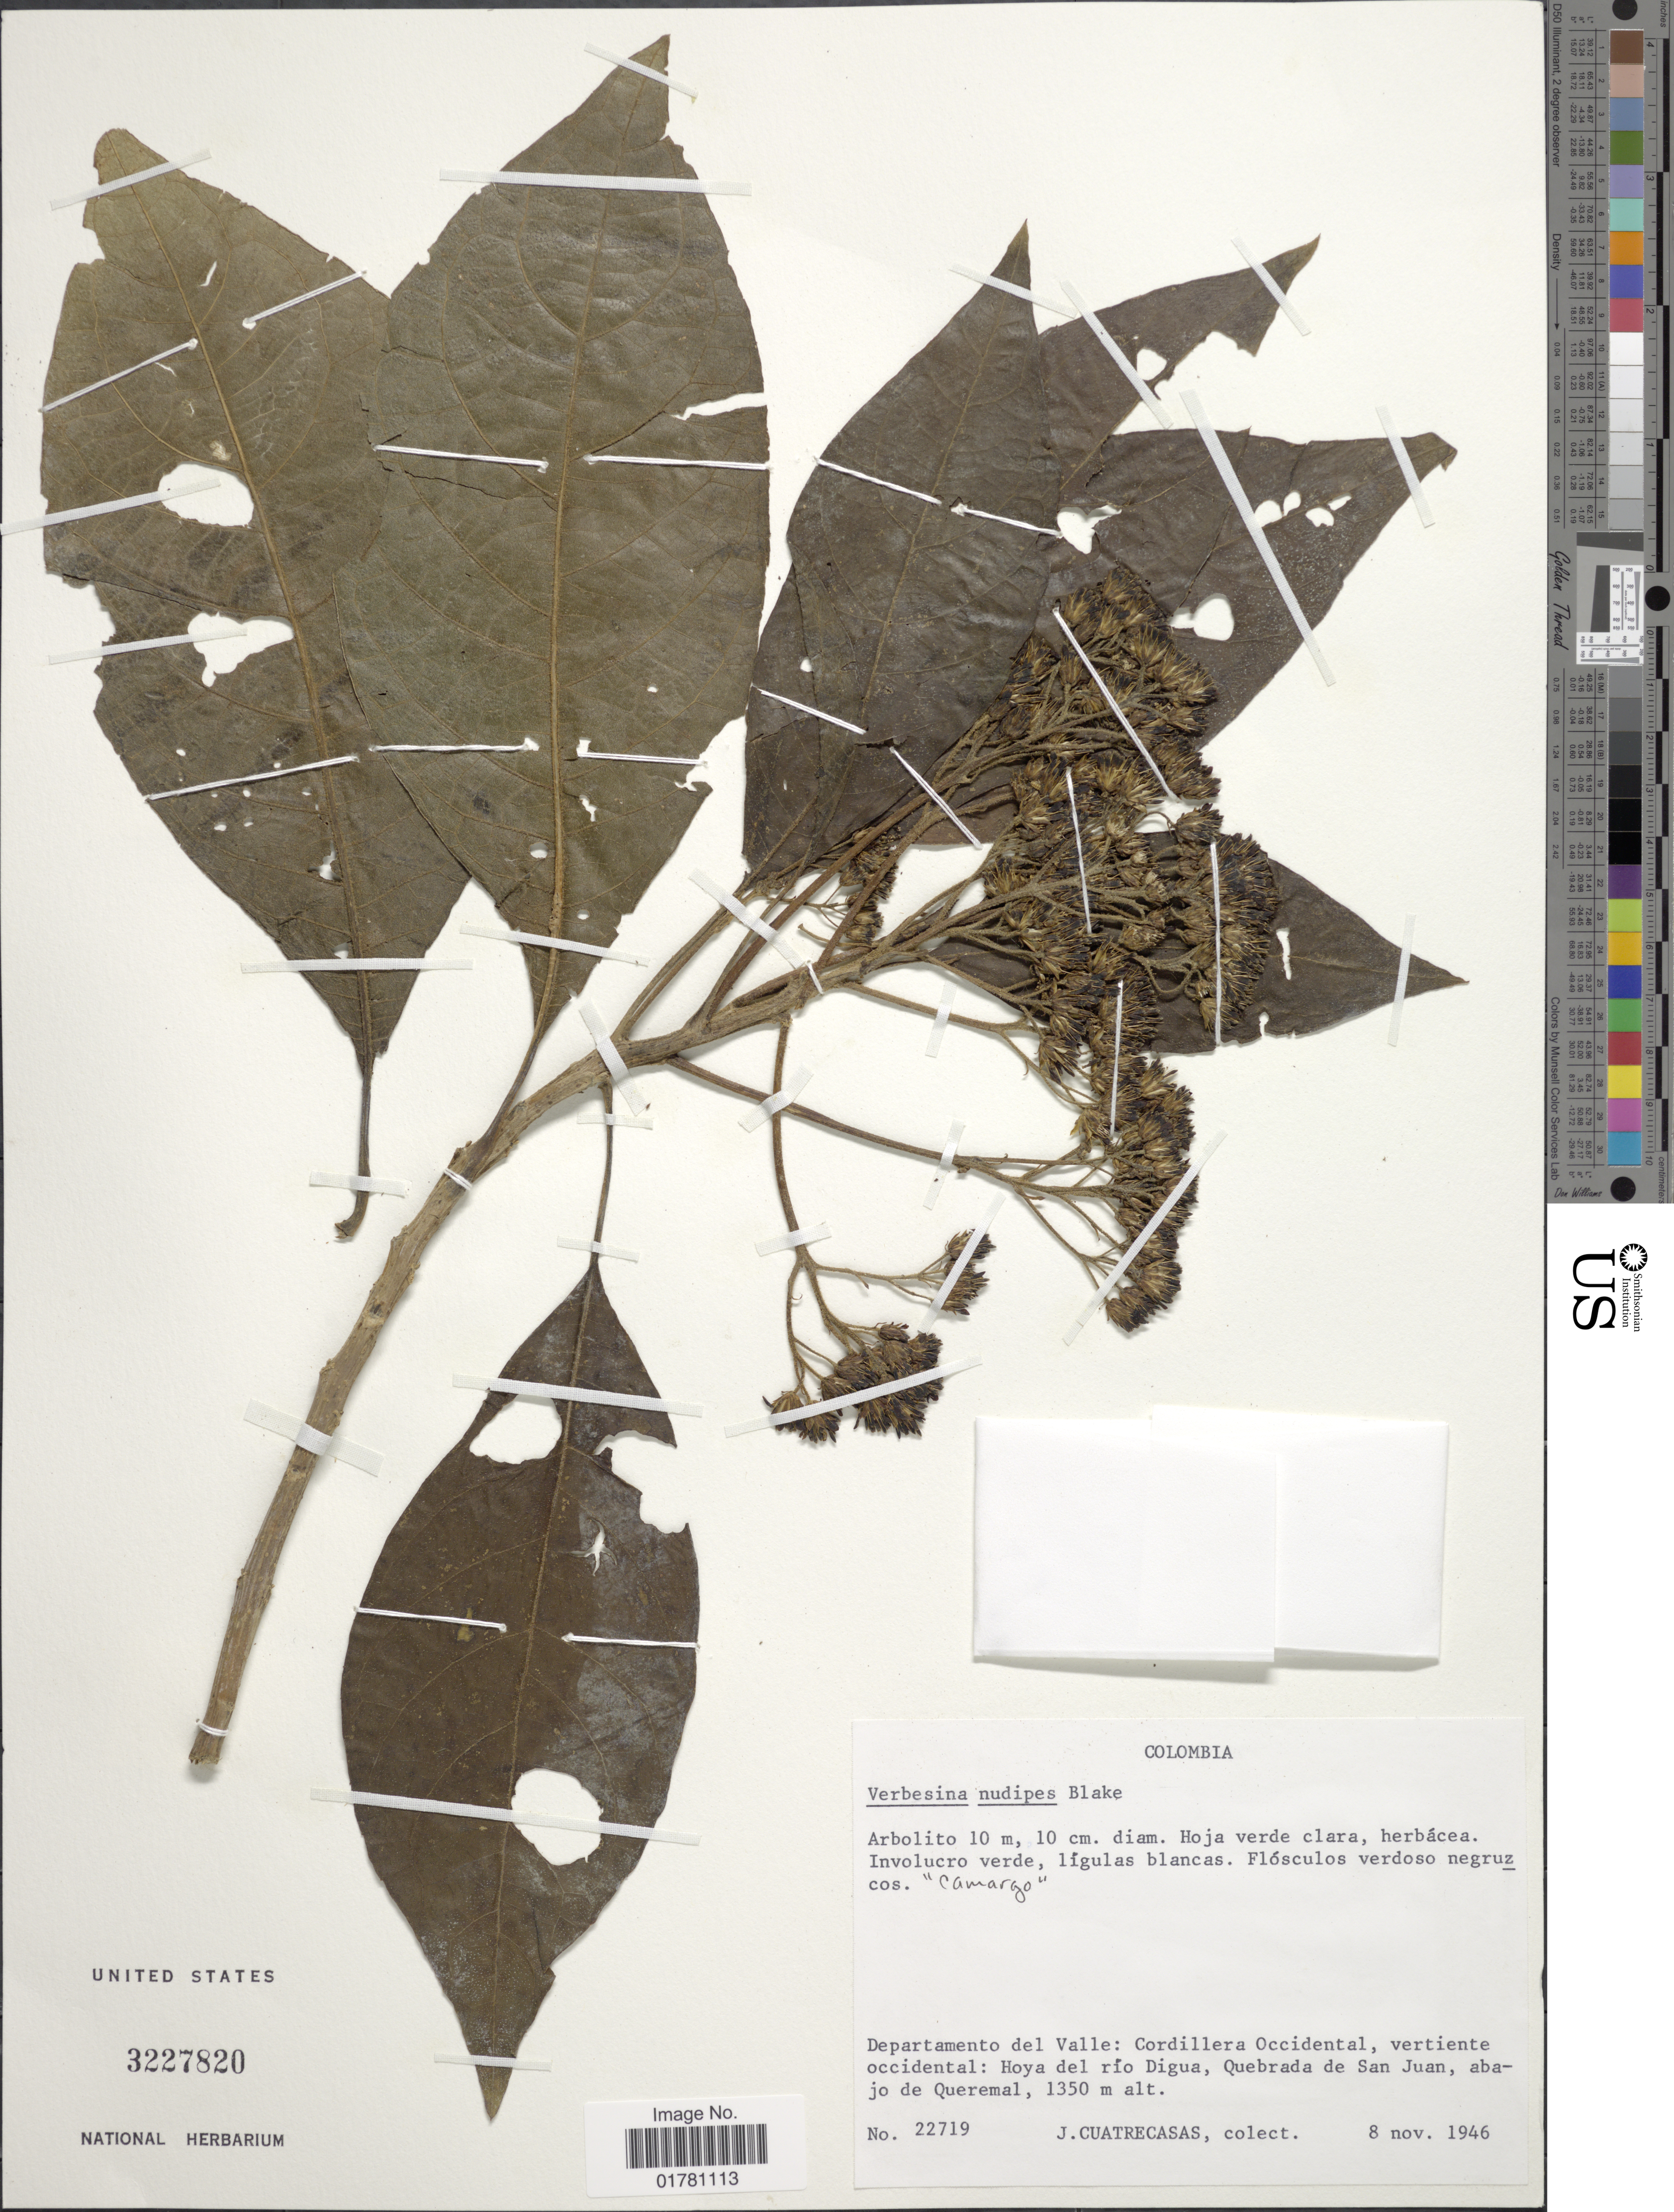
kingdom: Plantae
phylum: Tracheophyta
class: Magnoliopsida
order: Asterales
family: Asteraceae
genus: Verbesina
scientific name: Verbesina nudipes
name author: S.F. Blake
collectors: J. Cuatrecasas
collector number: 22719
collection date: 1946-11-08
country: Colombia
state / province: Valle del Cauca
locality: Departamento del Valle: Cordillera Occidental, vertiente occidental: Hoya del río Digua, Quebrada de San Juan, abajo de Queremal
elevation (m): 1350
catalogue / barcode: US 3227820